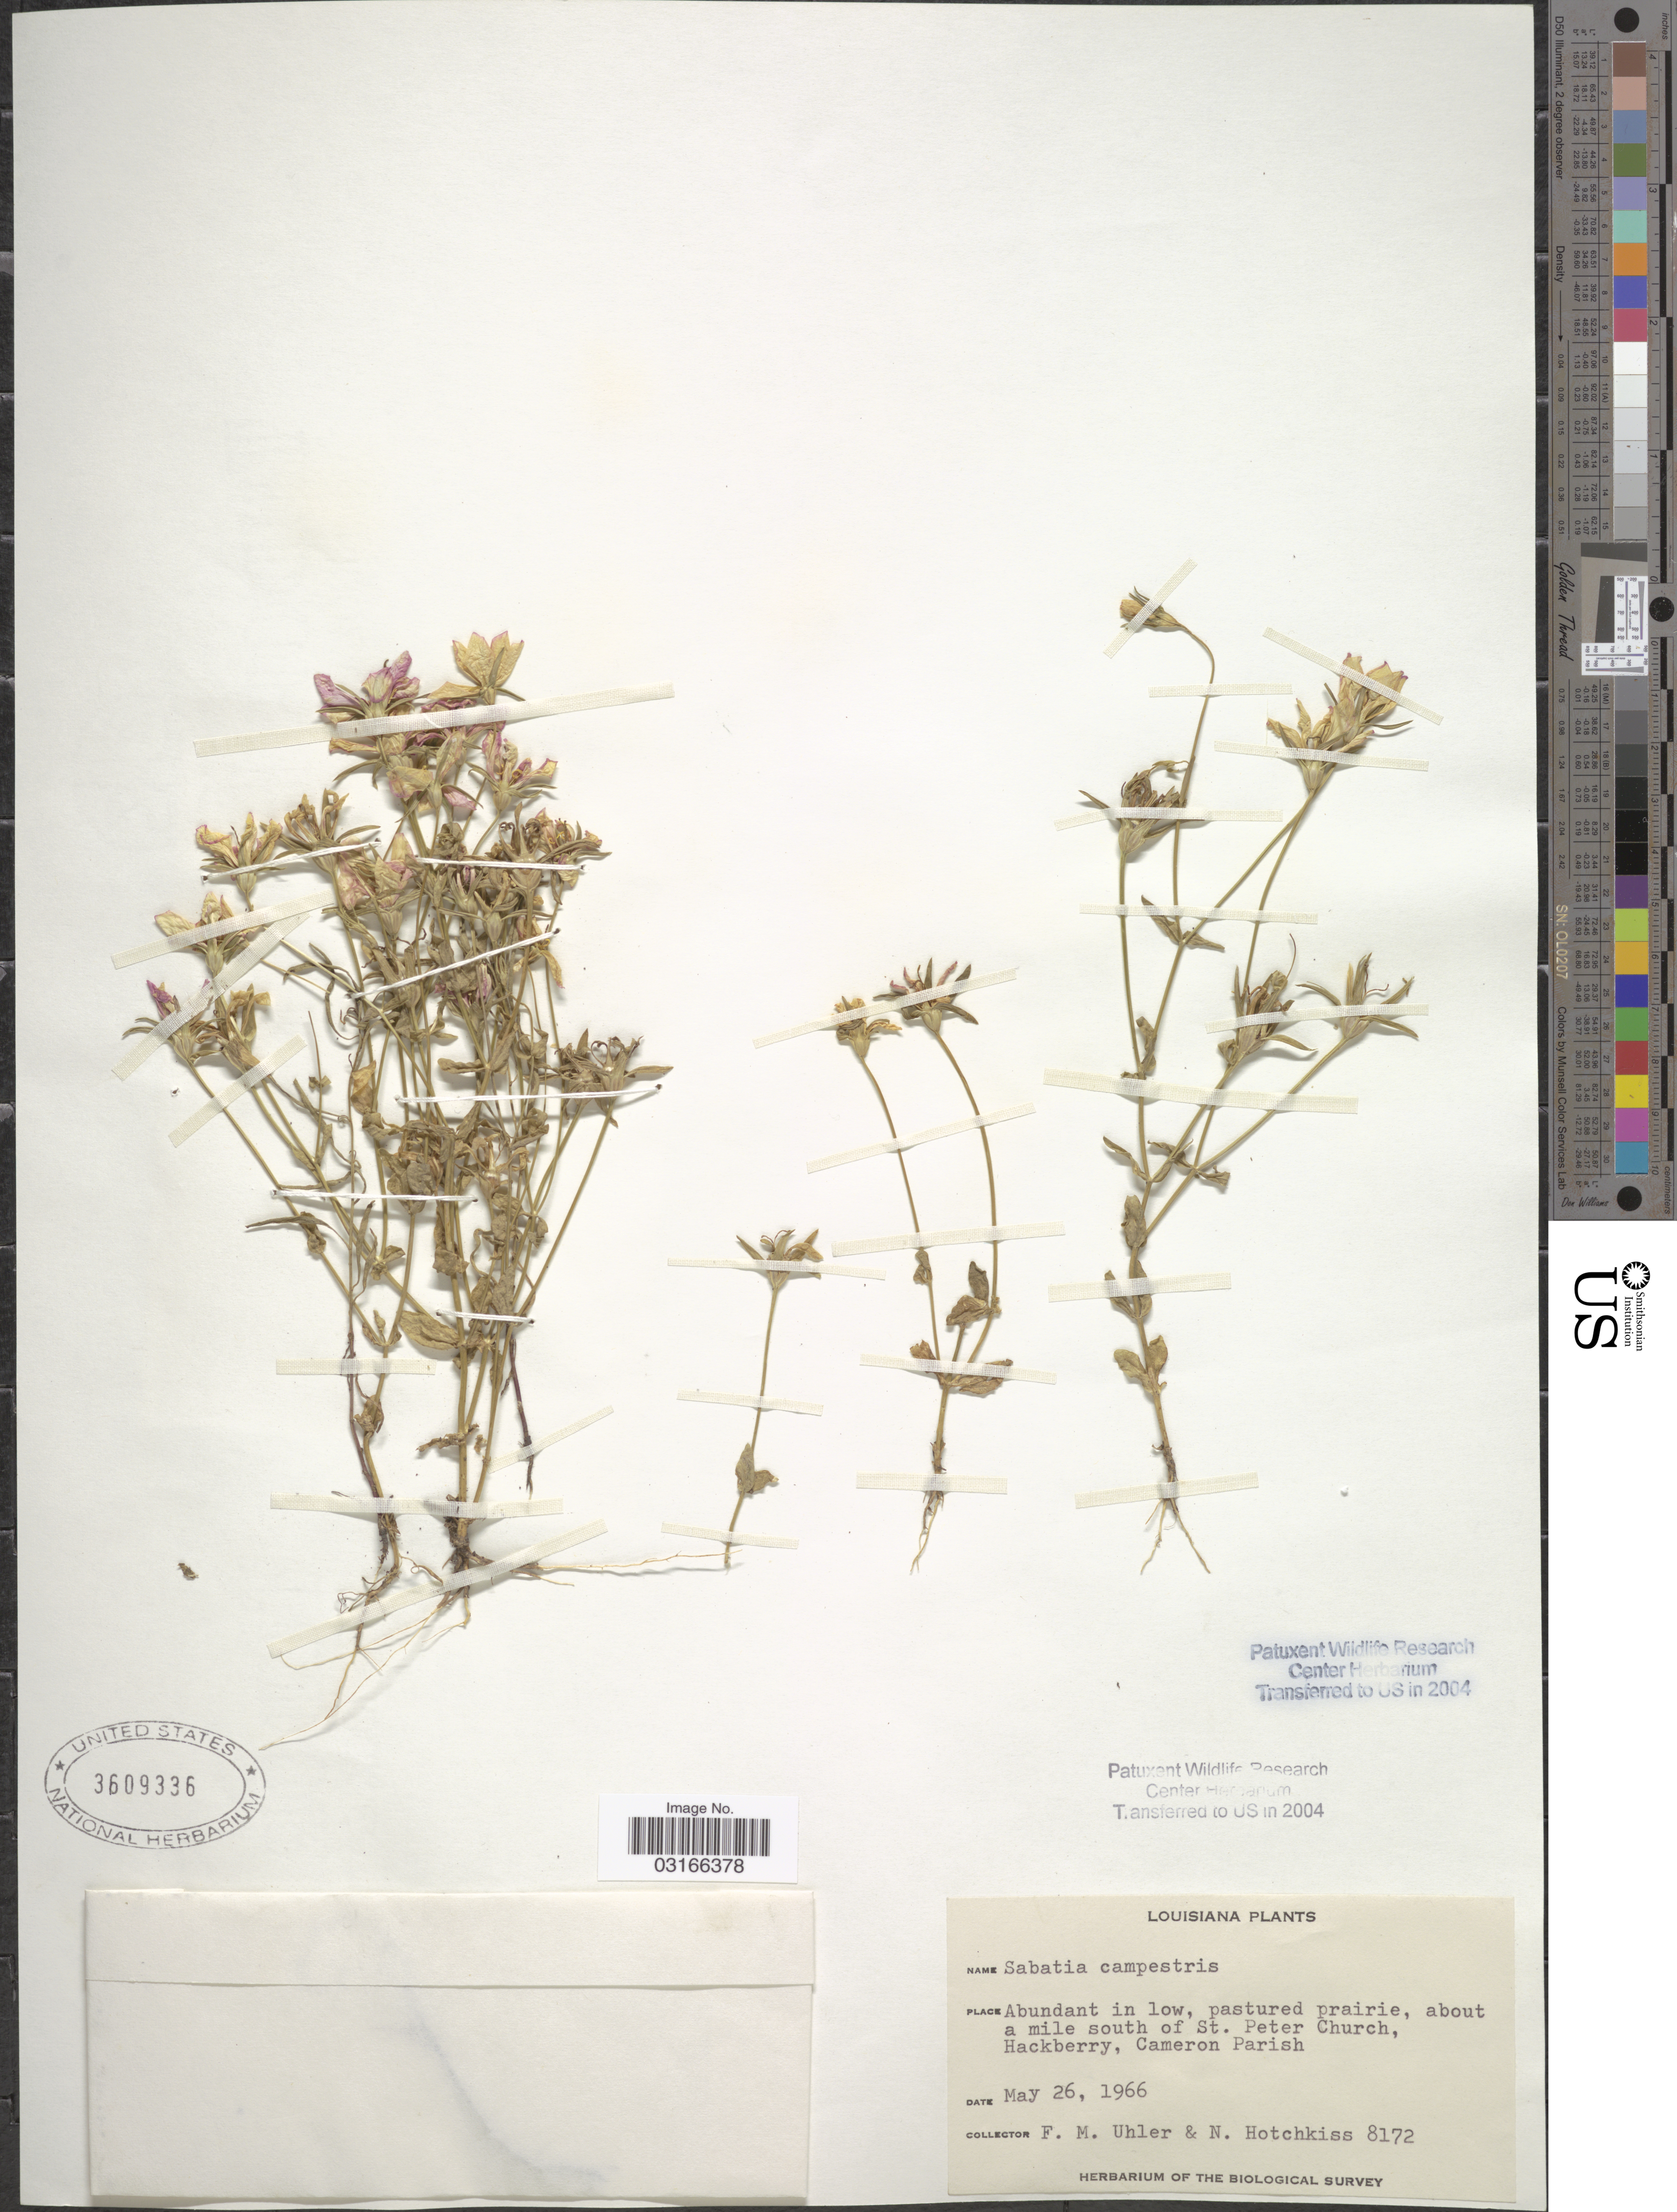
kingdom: Plantae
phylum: Tracheophyta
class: Magnoliopsida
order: Gentianales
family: Gentianaceae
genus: Sabatia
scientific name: Sabatia campestris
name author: Nutt.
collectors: F. M. Uhler & N. Hotchkiss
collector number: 8172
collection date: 1966-05-26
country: United States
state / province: Louisiana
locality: Abundant in low, pastured prairie, about a mile south of St. Peter Church, Hackberry, Cameron Parish.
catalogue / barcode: US 3609336